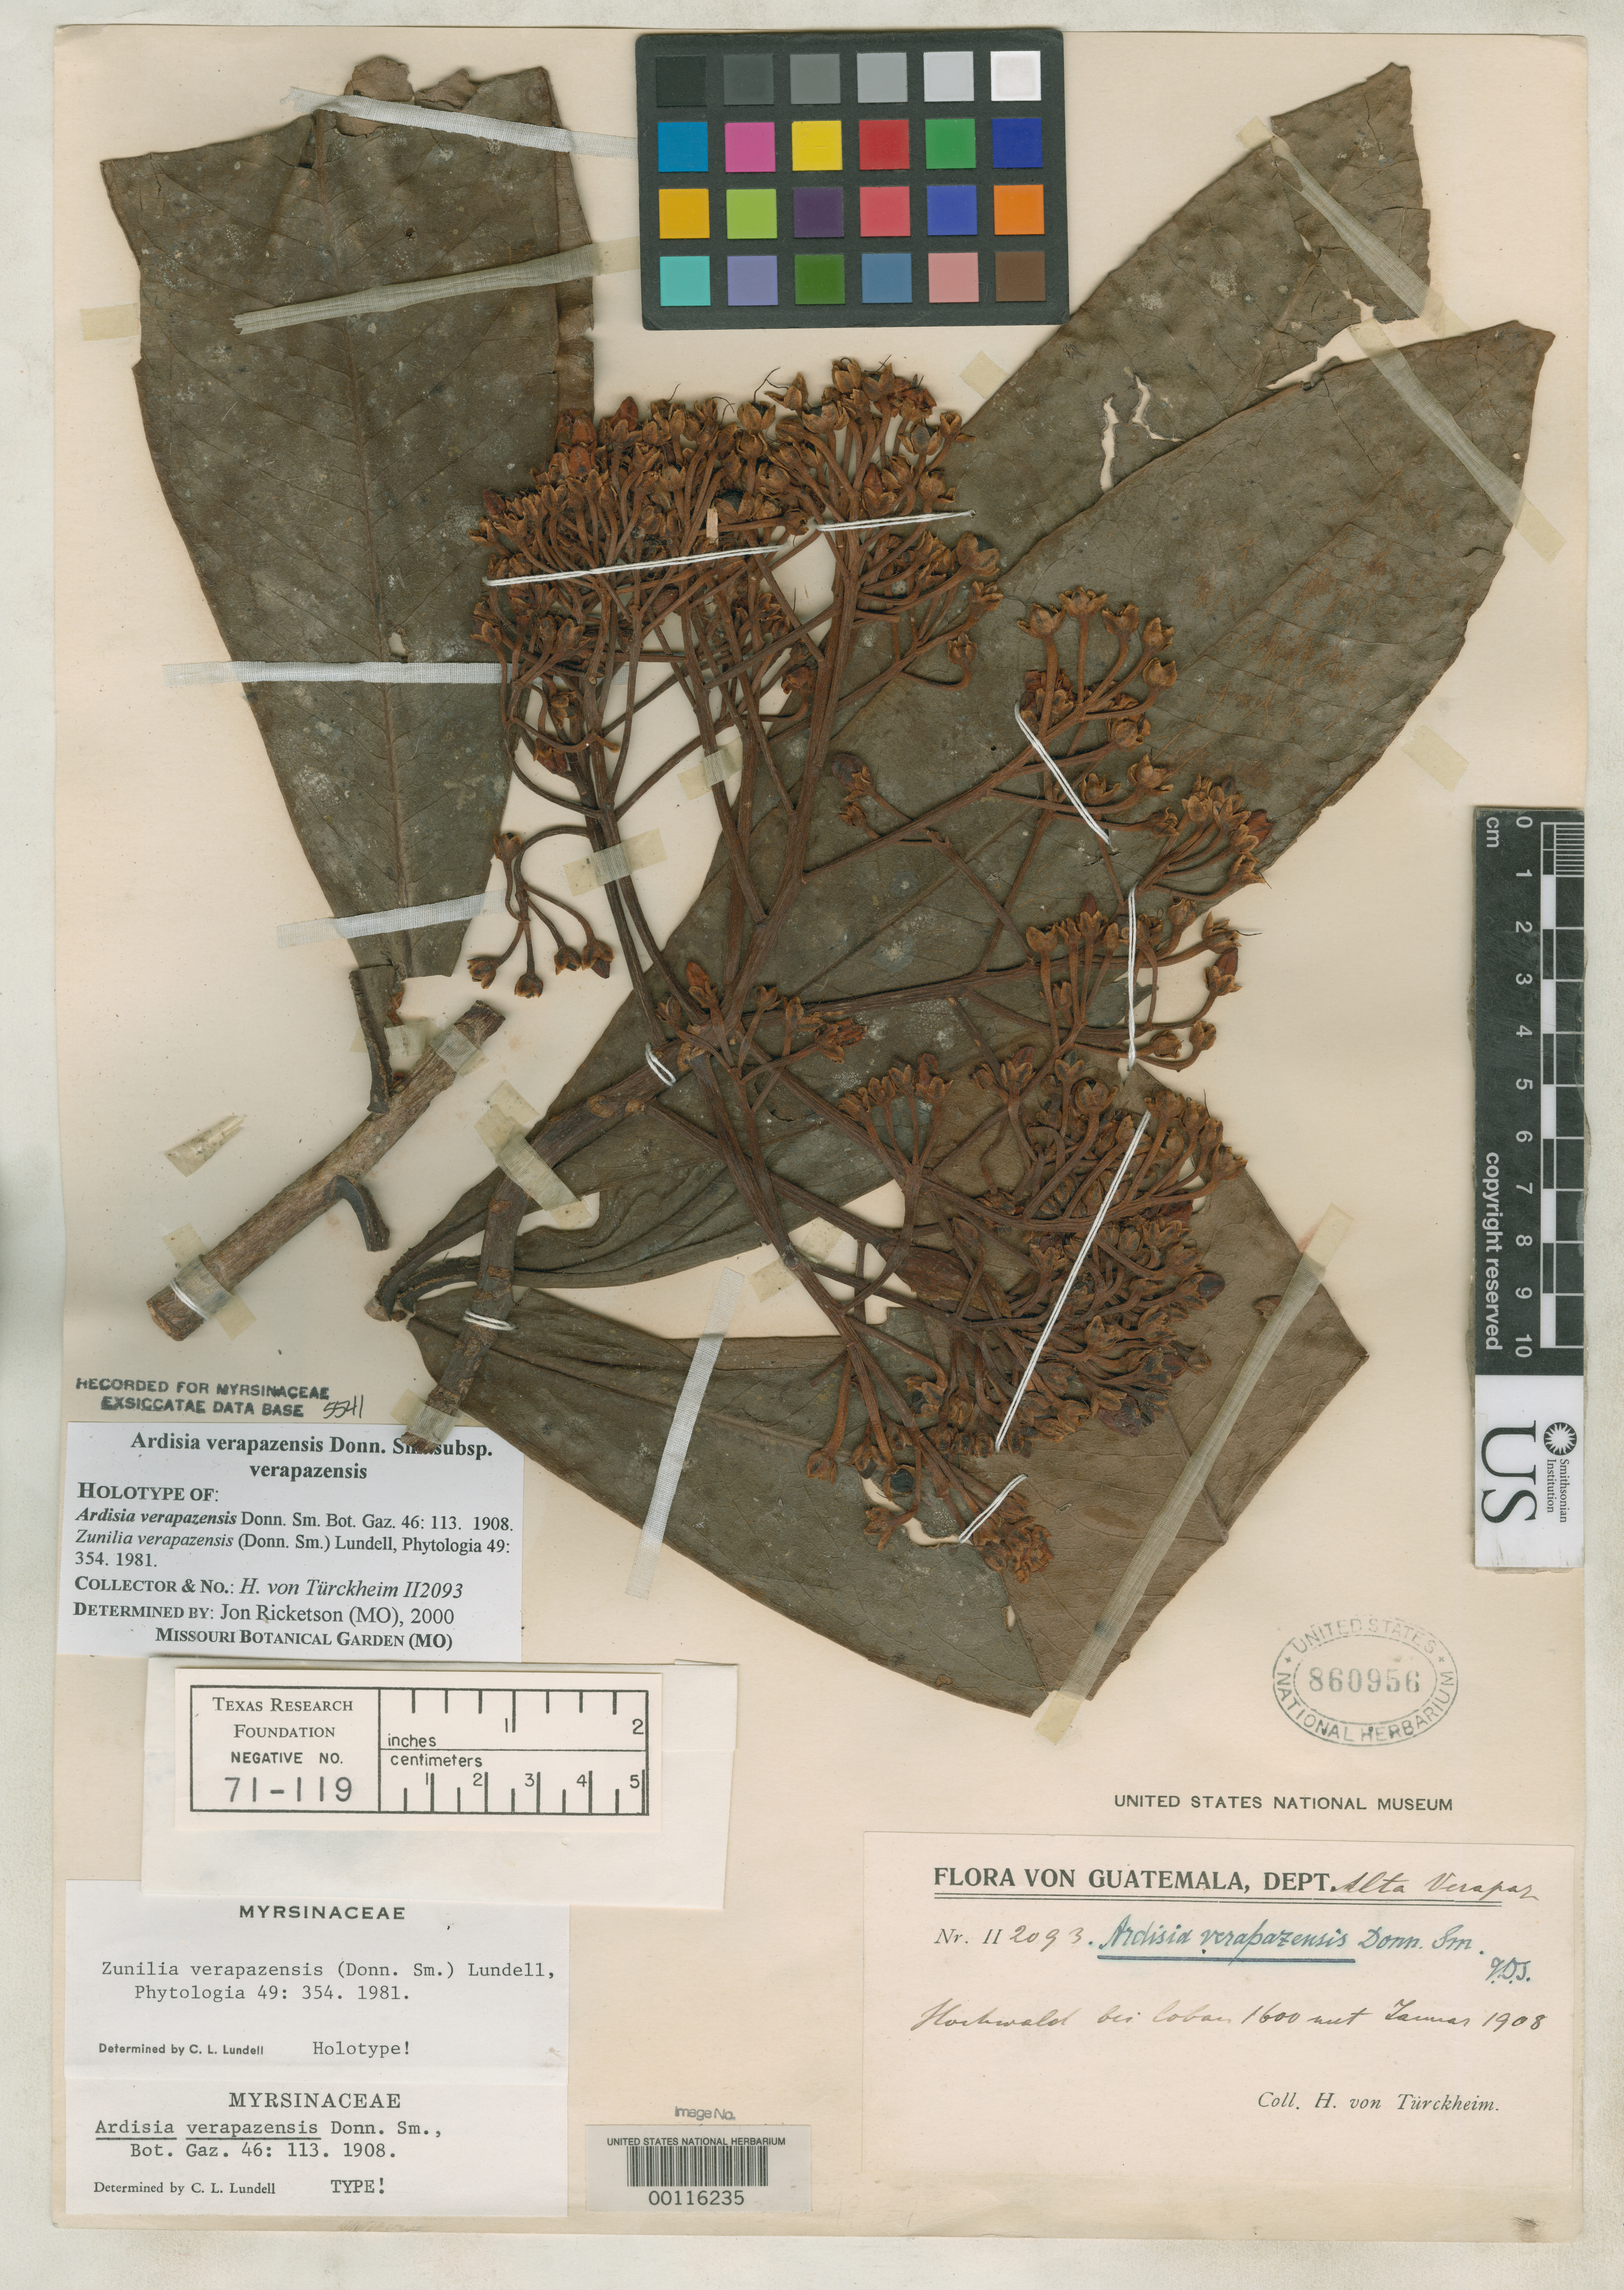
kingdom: Plantae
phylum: Tracheophyta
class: Magnoliopsida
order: Ericales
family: Primulaceae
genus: Ardisia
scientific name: Ardisia verapazensis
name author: Donn. Sm.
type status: Type Collection; Lectotype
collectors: H. von Türckheim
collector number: II 2093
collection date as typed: Jan 1908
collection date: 1908-01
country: Guatemala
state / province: Alta Verapaz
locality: Cobán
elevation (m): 1600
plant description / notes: This specimen (USNH 860956), not received from the John Donnell Smith herbarium, is annotated "holotype" by C.L. Lundell (undated) & J. Ricketson (2000). US also has 2 (originally 3) duplicates from the John Donnell Smith herbarium (annotated as isotypes). Specimen is probably lectotype at best.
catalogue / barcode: US 860956